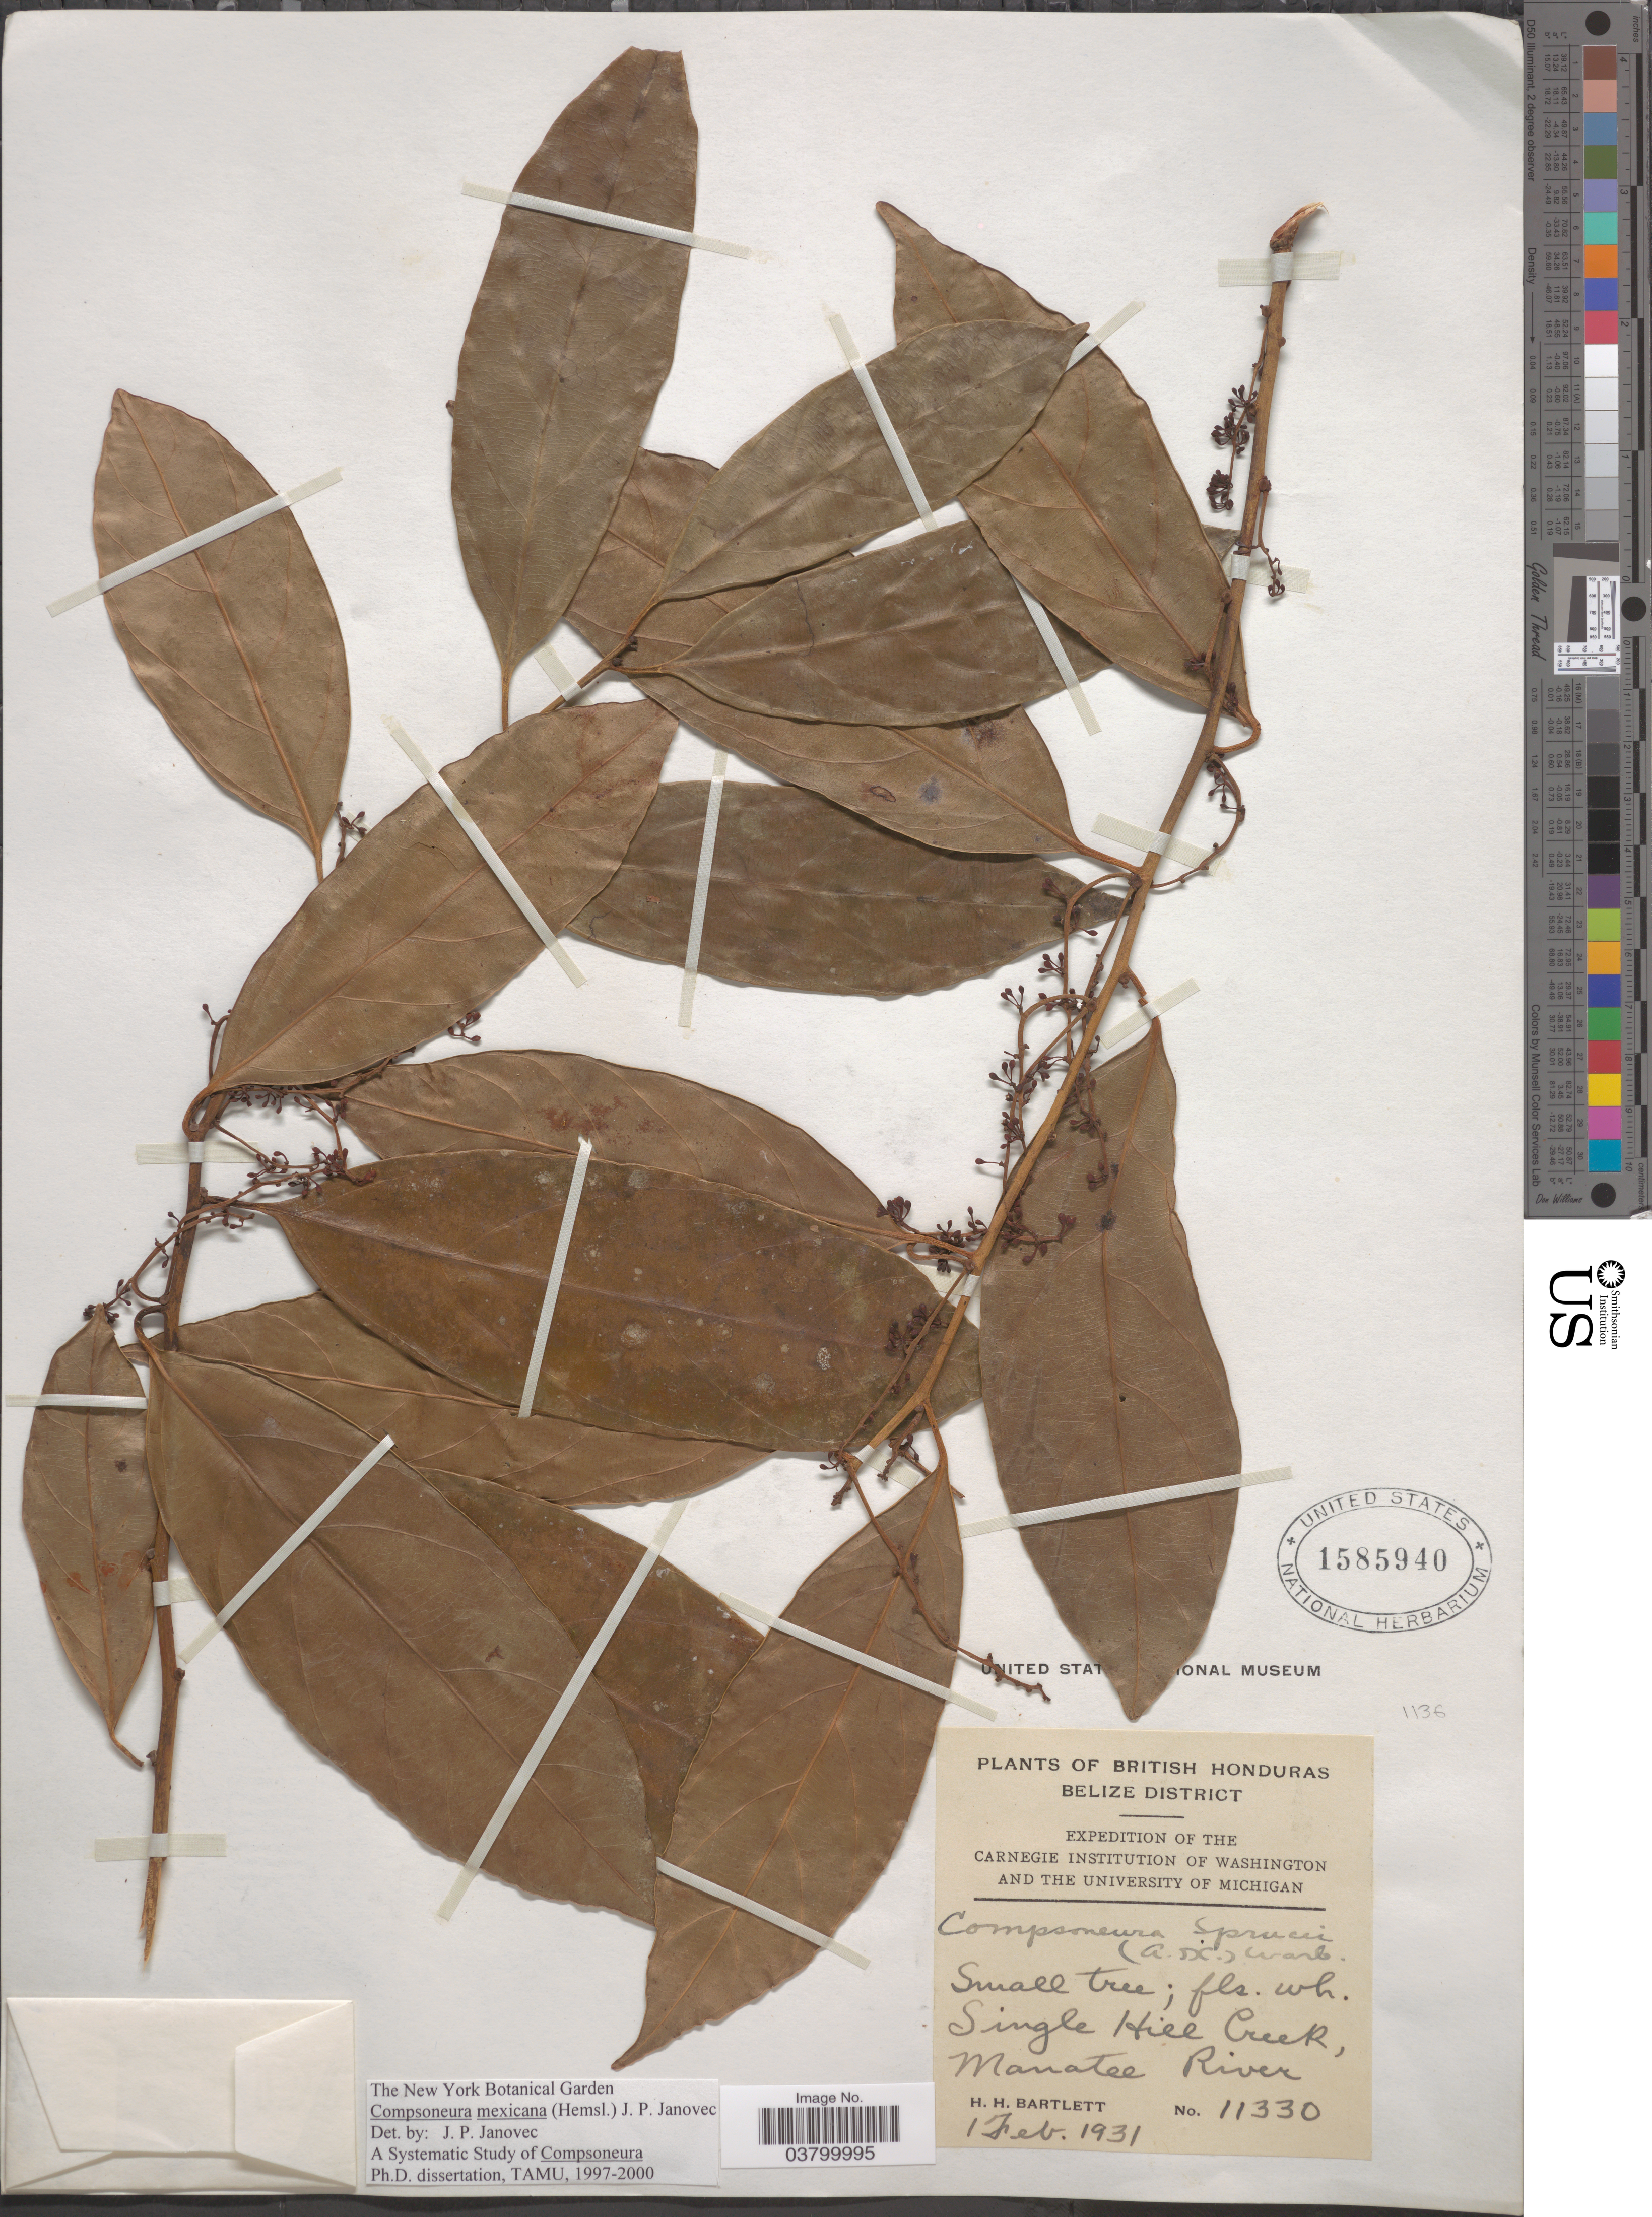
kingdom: Plantae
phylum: Tracheophyta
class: Magnoliopsida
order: Magnoliales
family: Myristicaceae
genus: Compsoneura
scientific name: Compsoneura sprucei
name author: (A. DC.) Warb.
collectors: H. H. Bartlett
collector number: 11330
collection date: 1931-02-01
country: Belize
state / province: Belize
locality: British Honduras. Belize District. Single Hill Creek, Manatee River.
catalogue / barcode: US 1585940